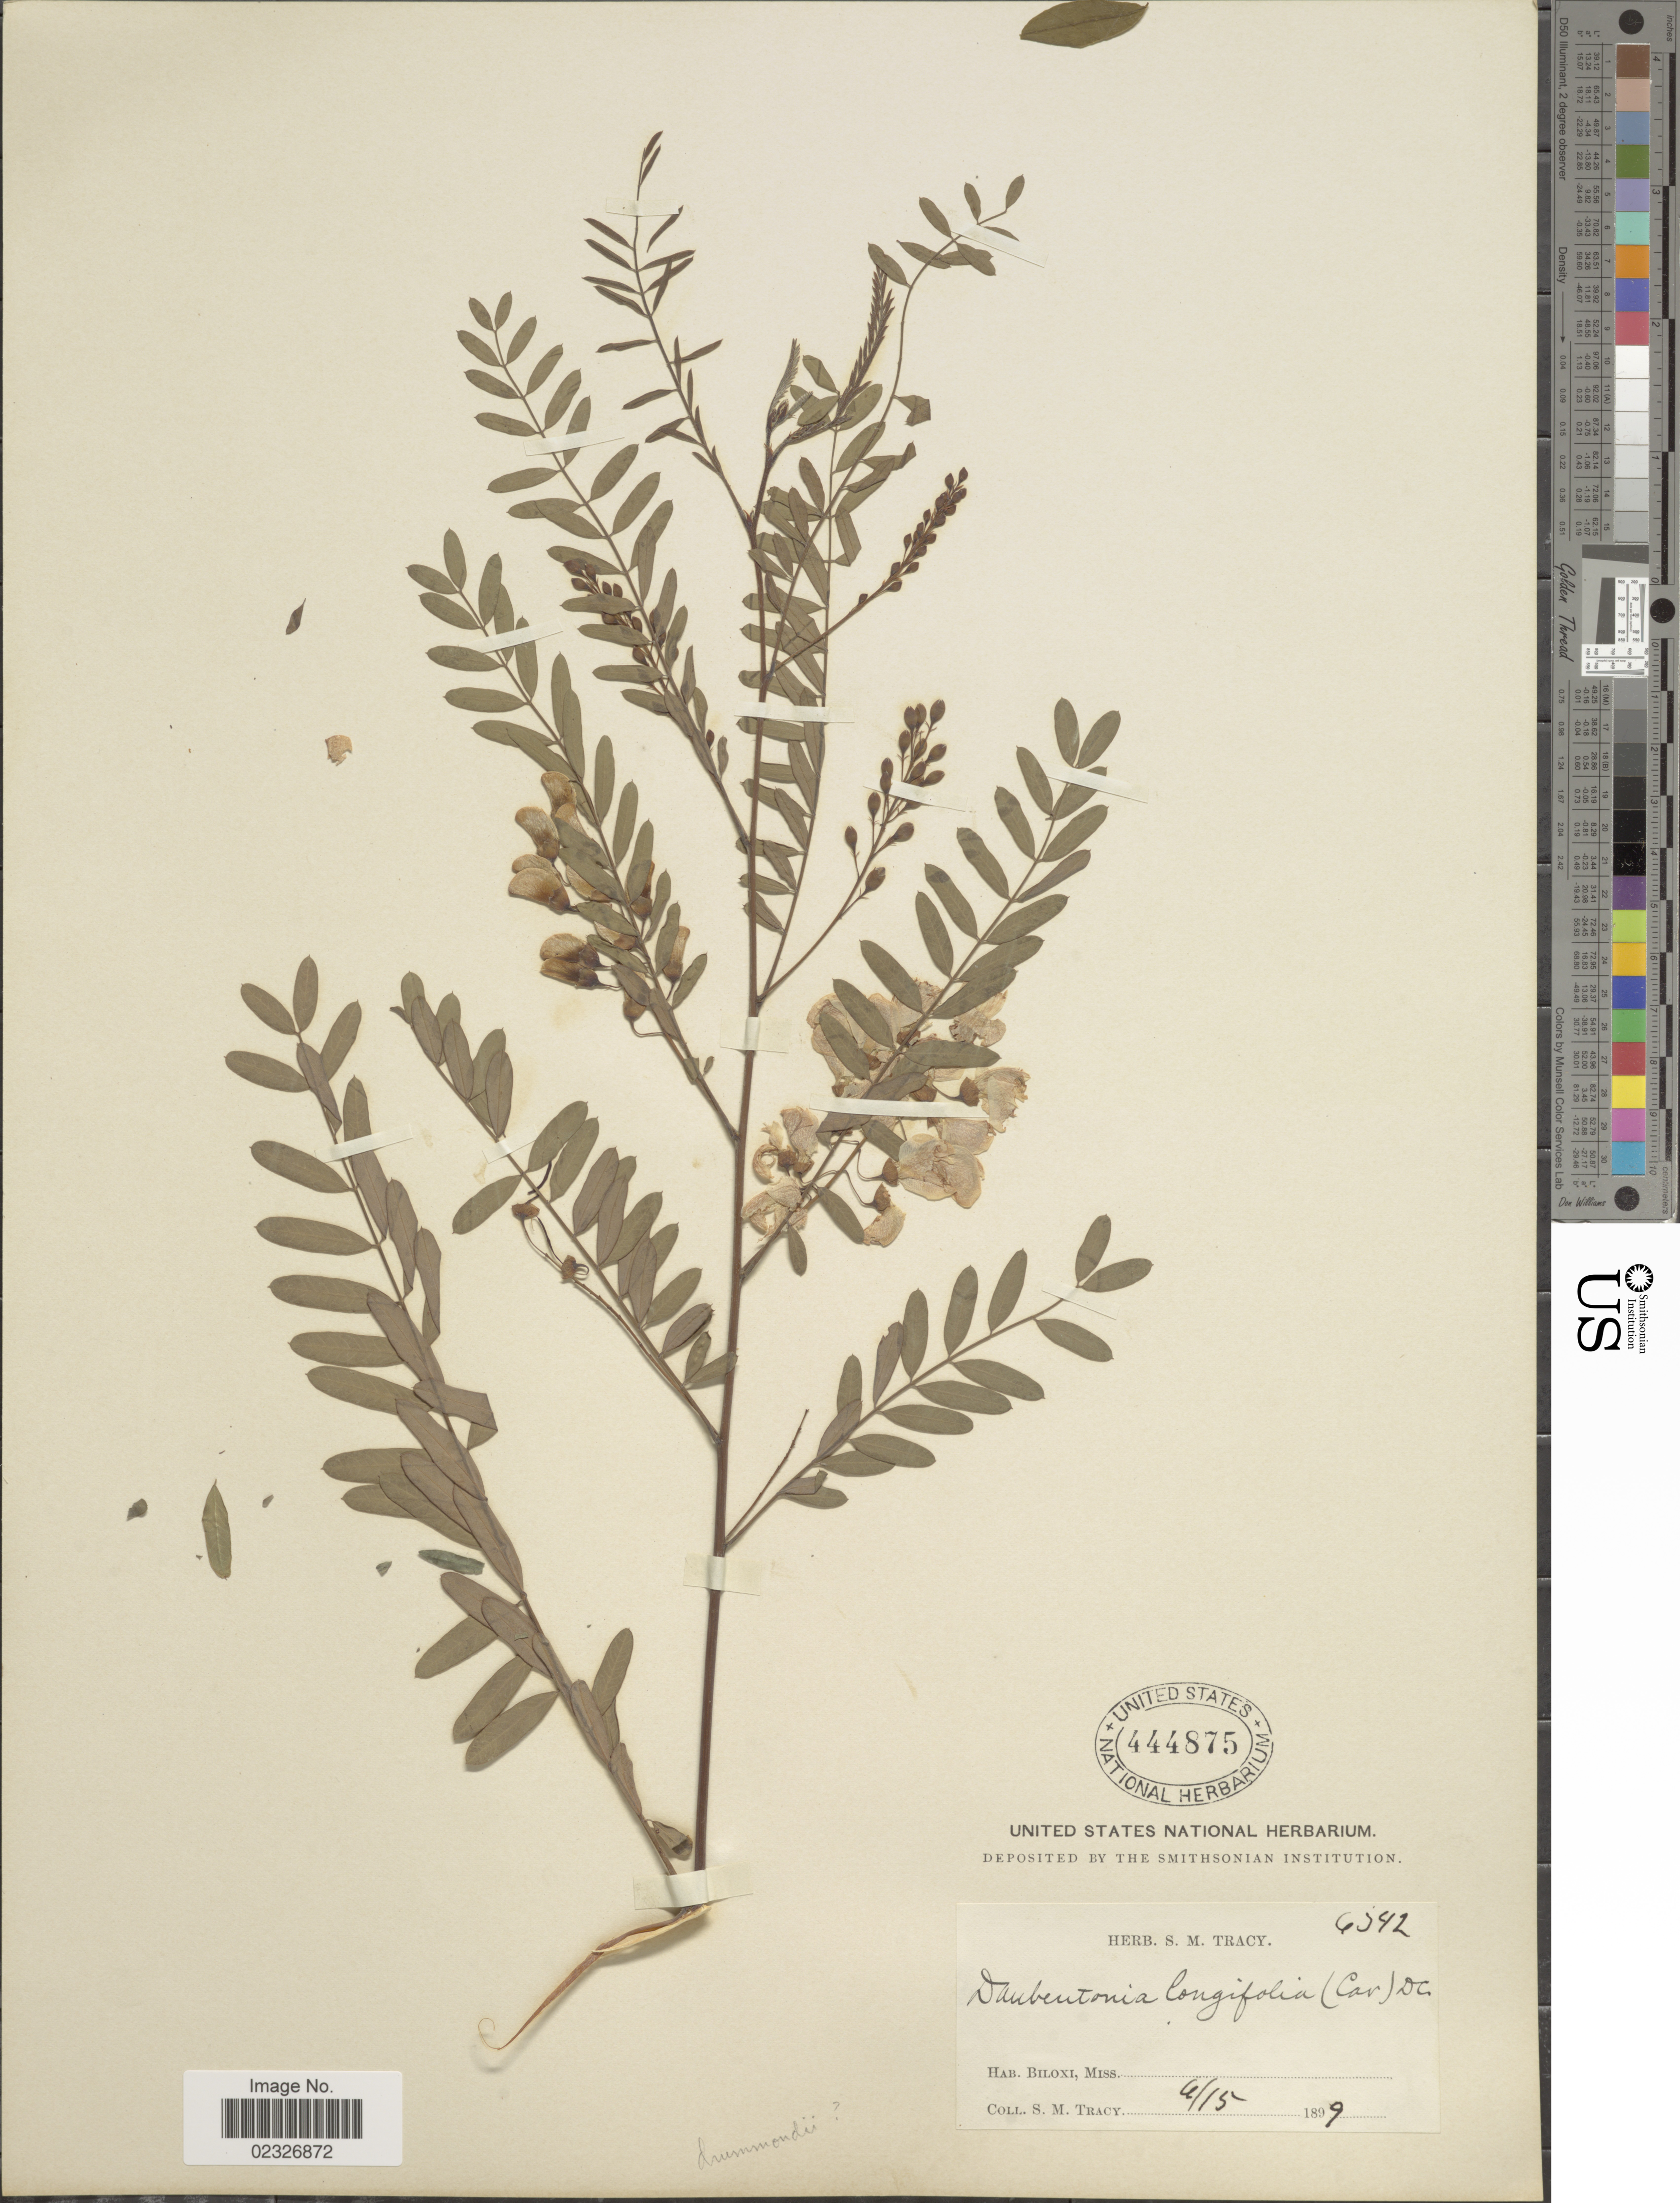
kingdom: Plantae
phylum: Tracheophyta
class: Magnoliopsida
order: Fabales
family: Fabaceae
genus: Sesbania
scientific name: Sesbania drummondii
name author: (Rydb.) Cory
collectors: S. M. Tracy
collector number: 6942*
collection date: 1899-04-15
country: United States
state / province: Mississippi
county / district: Harrison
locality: Biloxi, Miss.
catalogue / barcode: US 444875